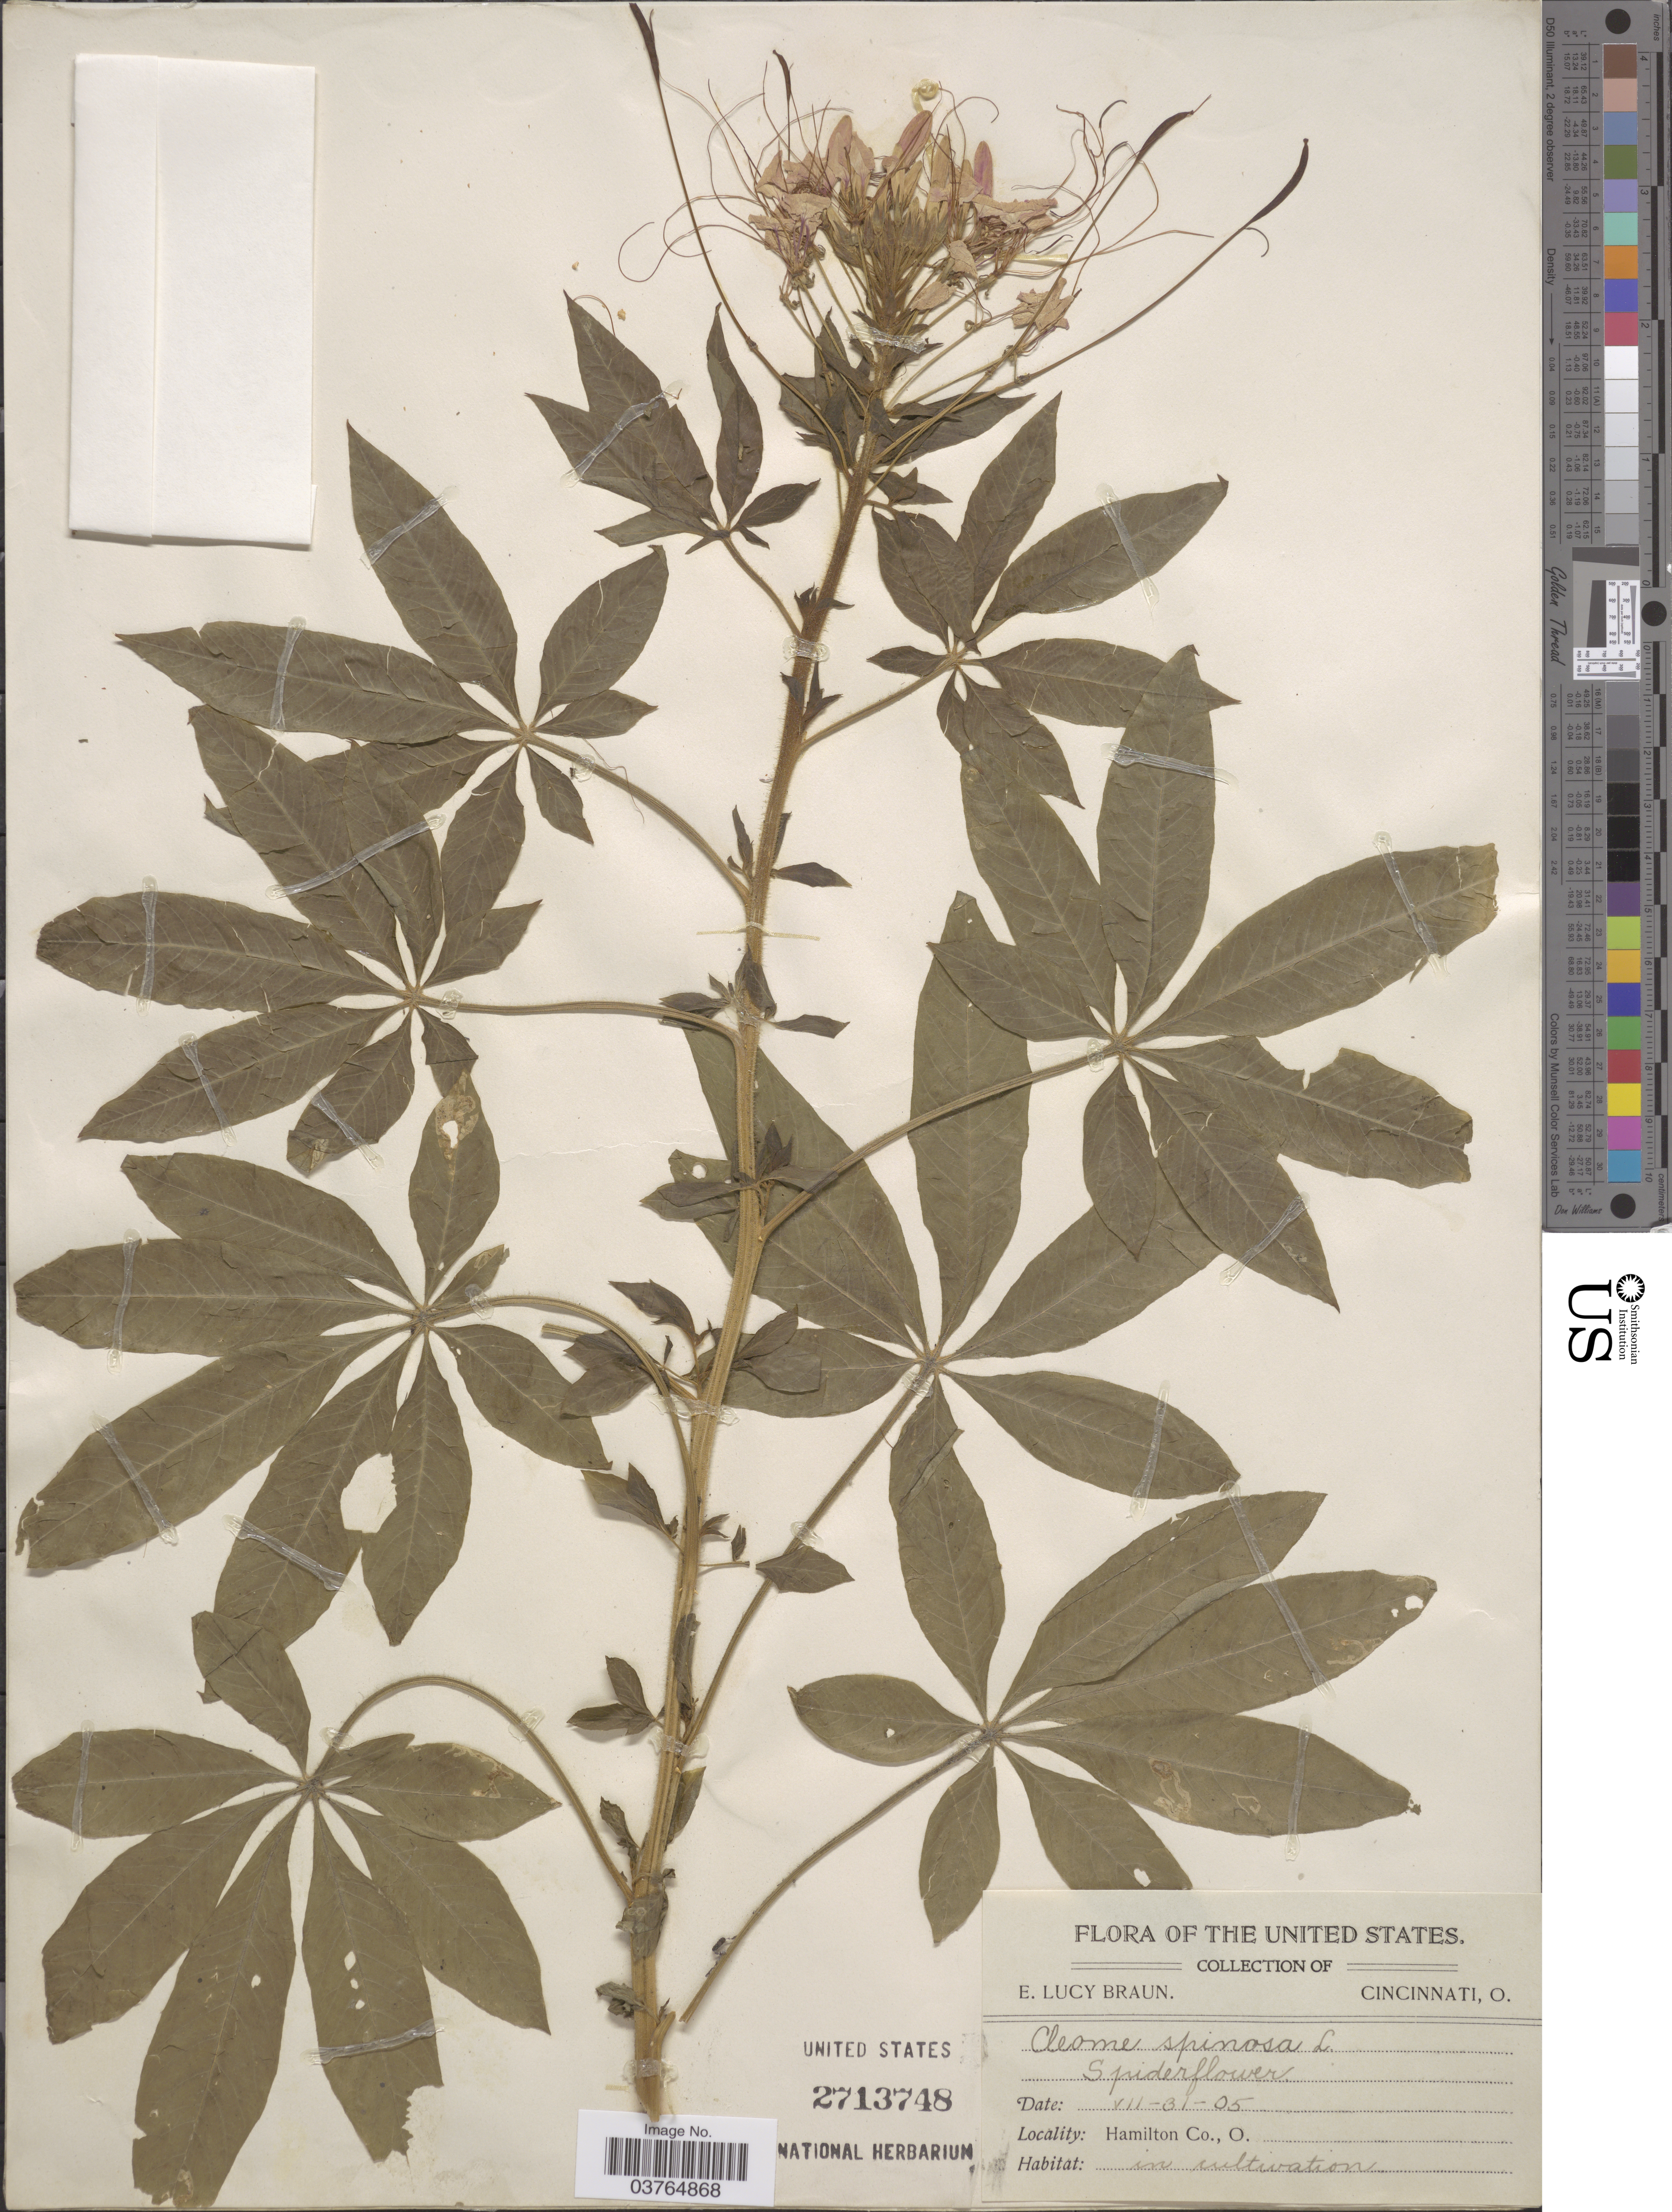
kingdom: Plantae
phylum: Tracheophyta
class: Magnoliopsida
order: Brassicales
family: Cleomaceae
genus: Tarenaya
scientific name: Tarenaya houtteana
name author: (Schltdl.) Soares Neto & Roalson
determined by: Strong, Mark T., (BOT), Smithsonian Institution - National Museum of Natural History (UNITED STATES)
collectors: E. L. Braun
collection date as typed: Transcribed d/m/y: 31/7/5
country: United States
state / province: Ohio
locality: Hamilton Co.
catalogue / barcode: US 2713748